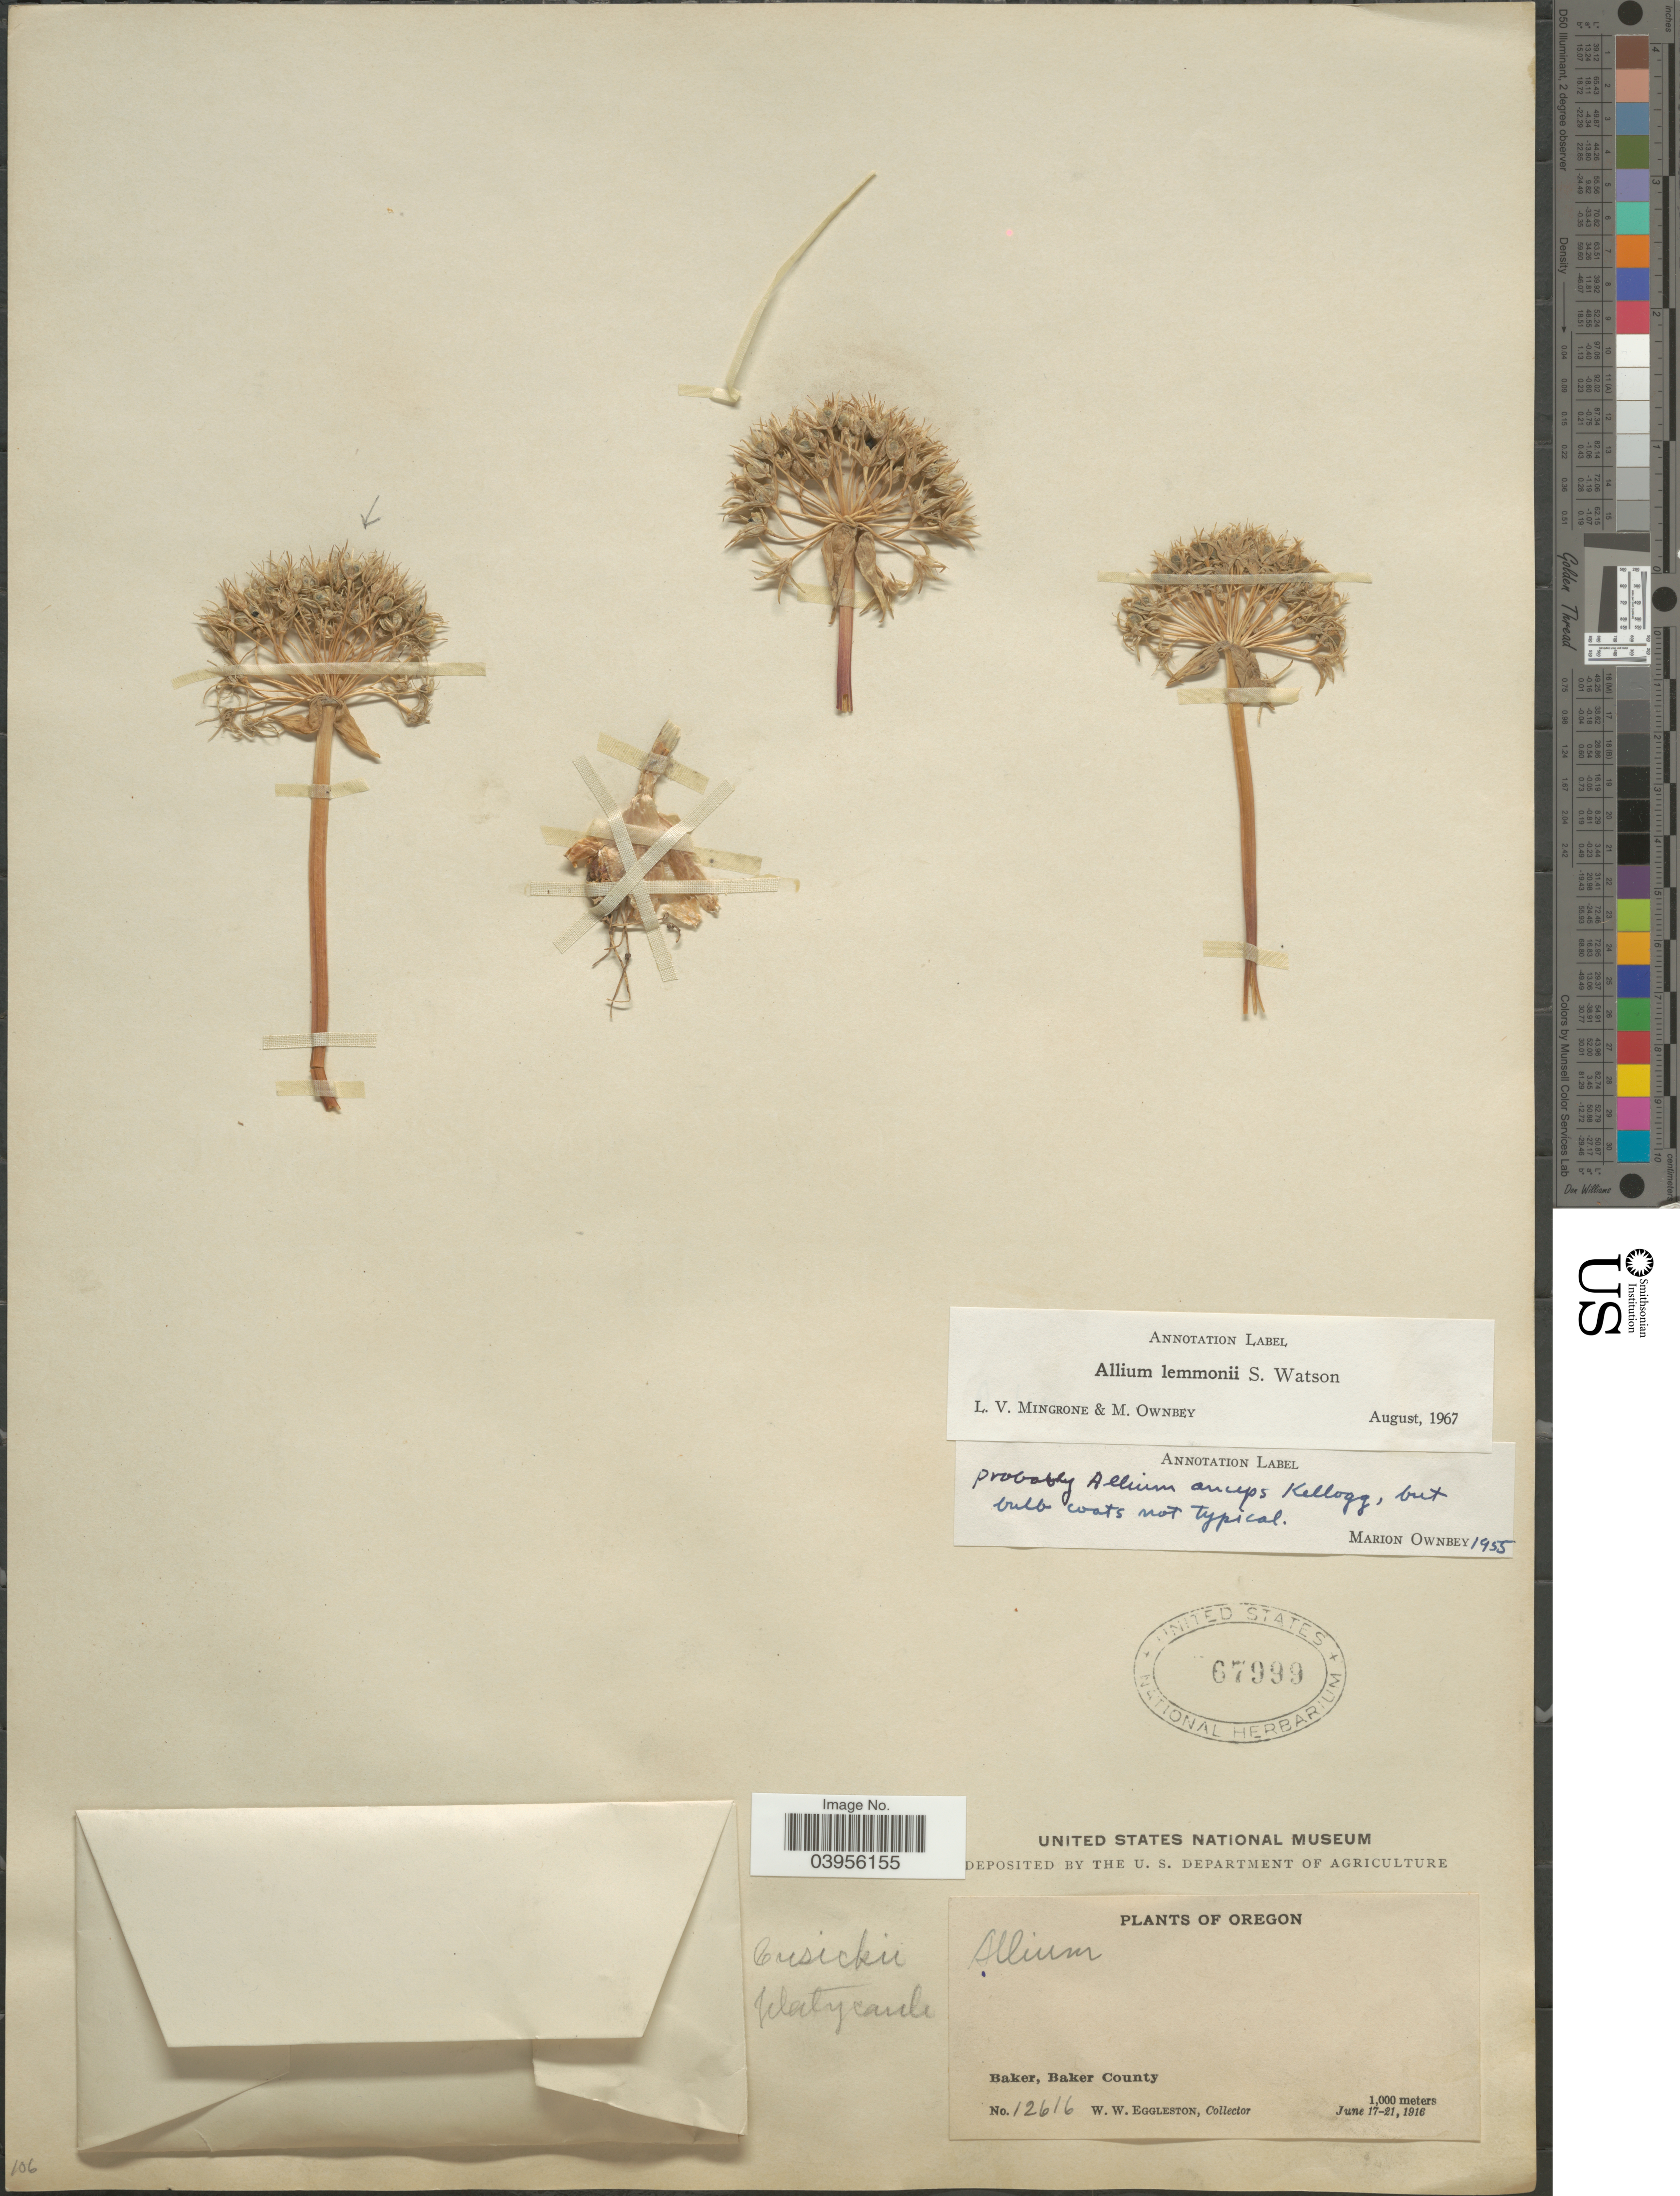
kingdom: Plantae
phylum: Tracheophyta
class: Liliopsida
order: Asparagales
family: Amaryllidaceae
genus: Allium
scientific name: Allium lemmonii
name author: S. Watson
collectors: W. W. Eggleston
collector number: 12616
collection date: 1916-06-17/1916-06-21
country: United States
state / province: Oregon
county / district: Baker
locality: Baker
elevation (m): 1000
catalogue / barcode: US 67999